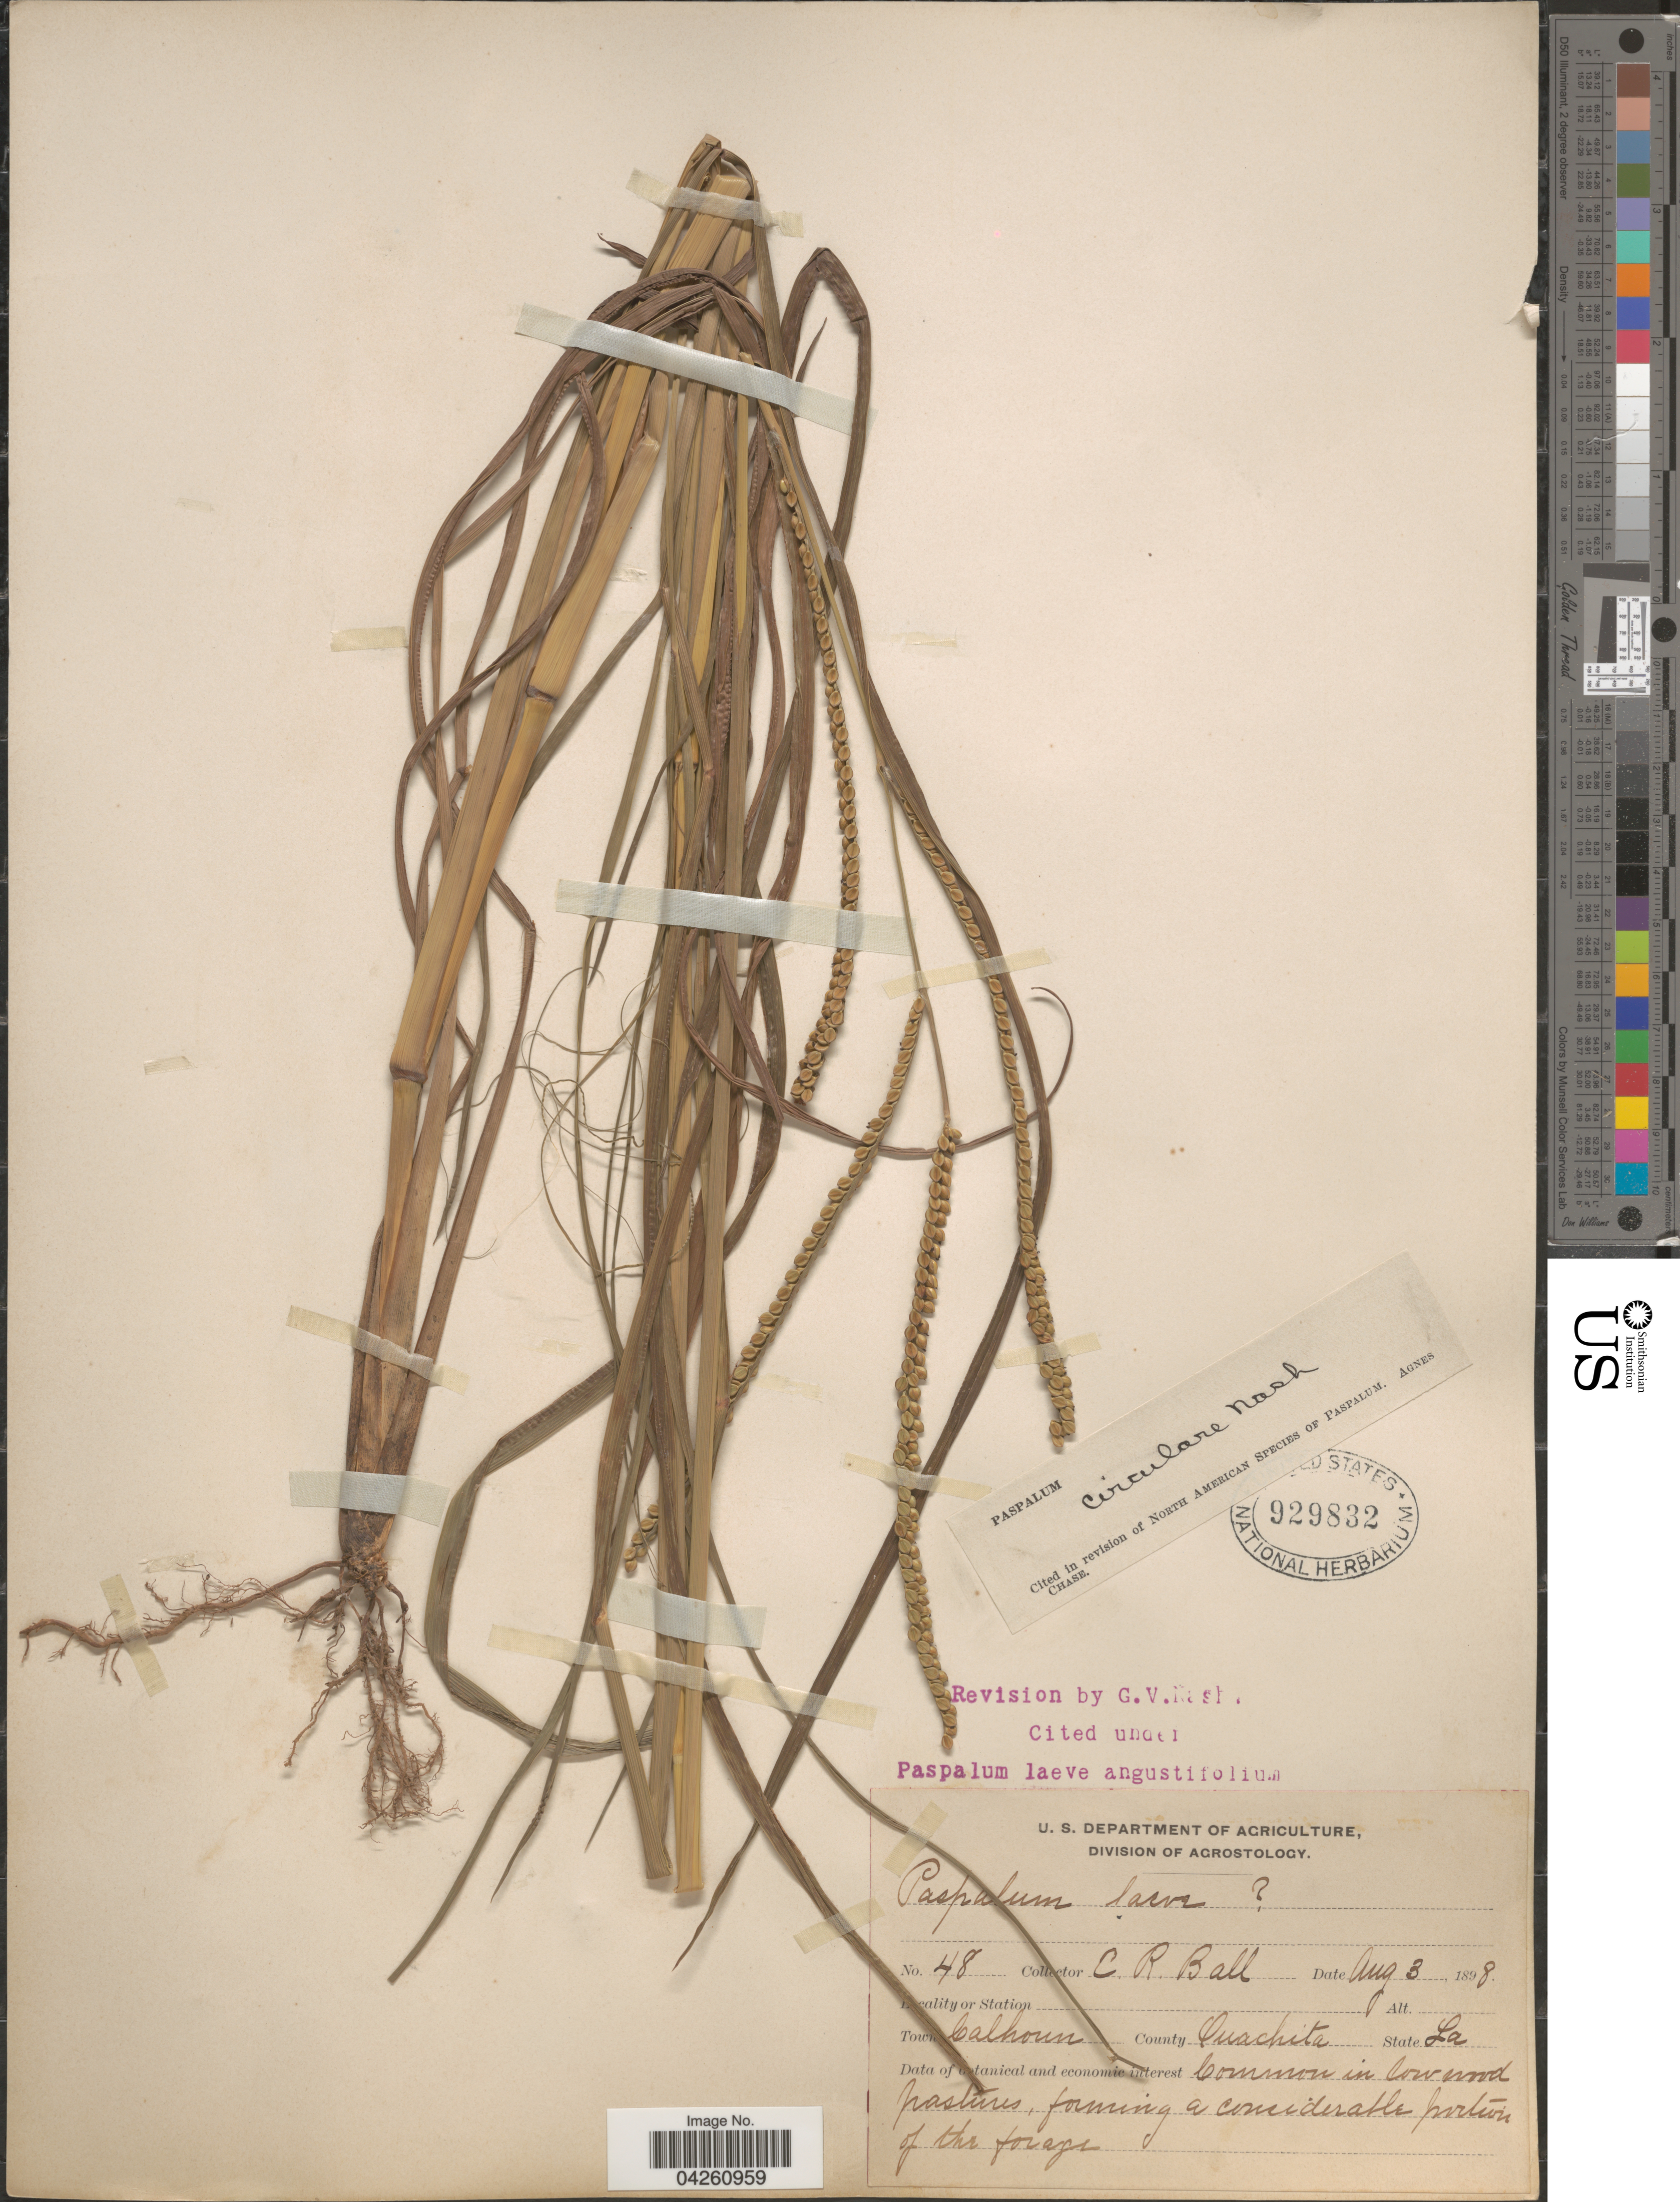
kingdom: Plantae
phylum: Tracheophyta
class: Liliopsida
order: Poales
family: Poaceae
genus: Paspalum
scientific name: Paspalum circulare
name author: Nash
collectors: C. R. Ball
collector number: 48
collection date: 1898-08-03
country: United States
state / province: Louisiana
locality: Town Calhoun. County Ouachita. Common in low wood pastures.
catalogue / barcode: US 929832